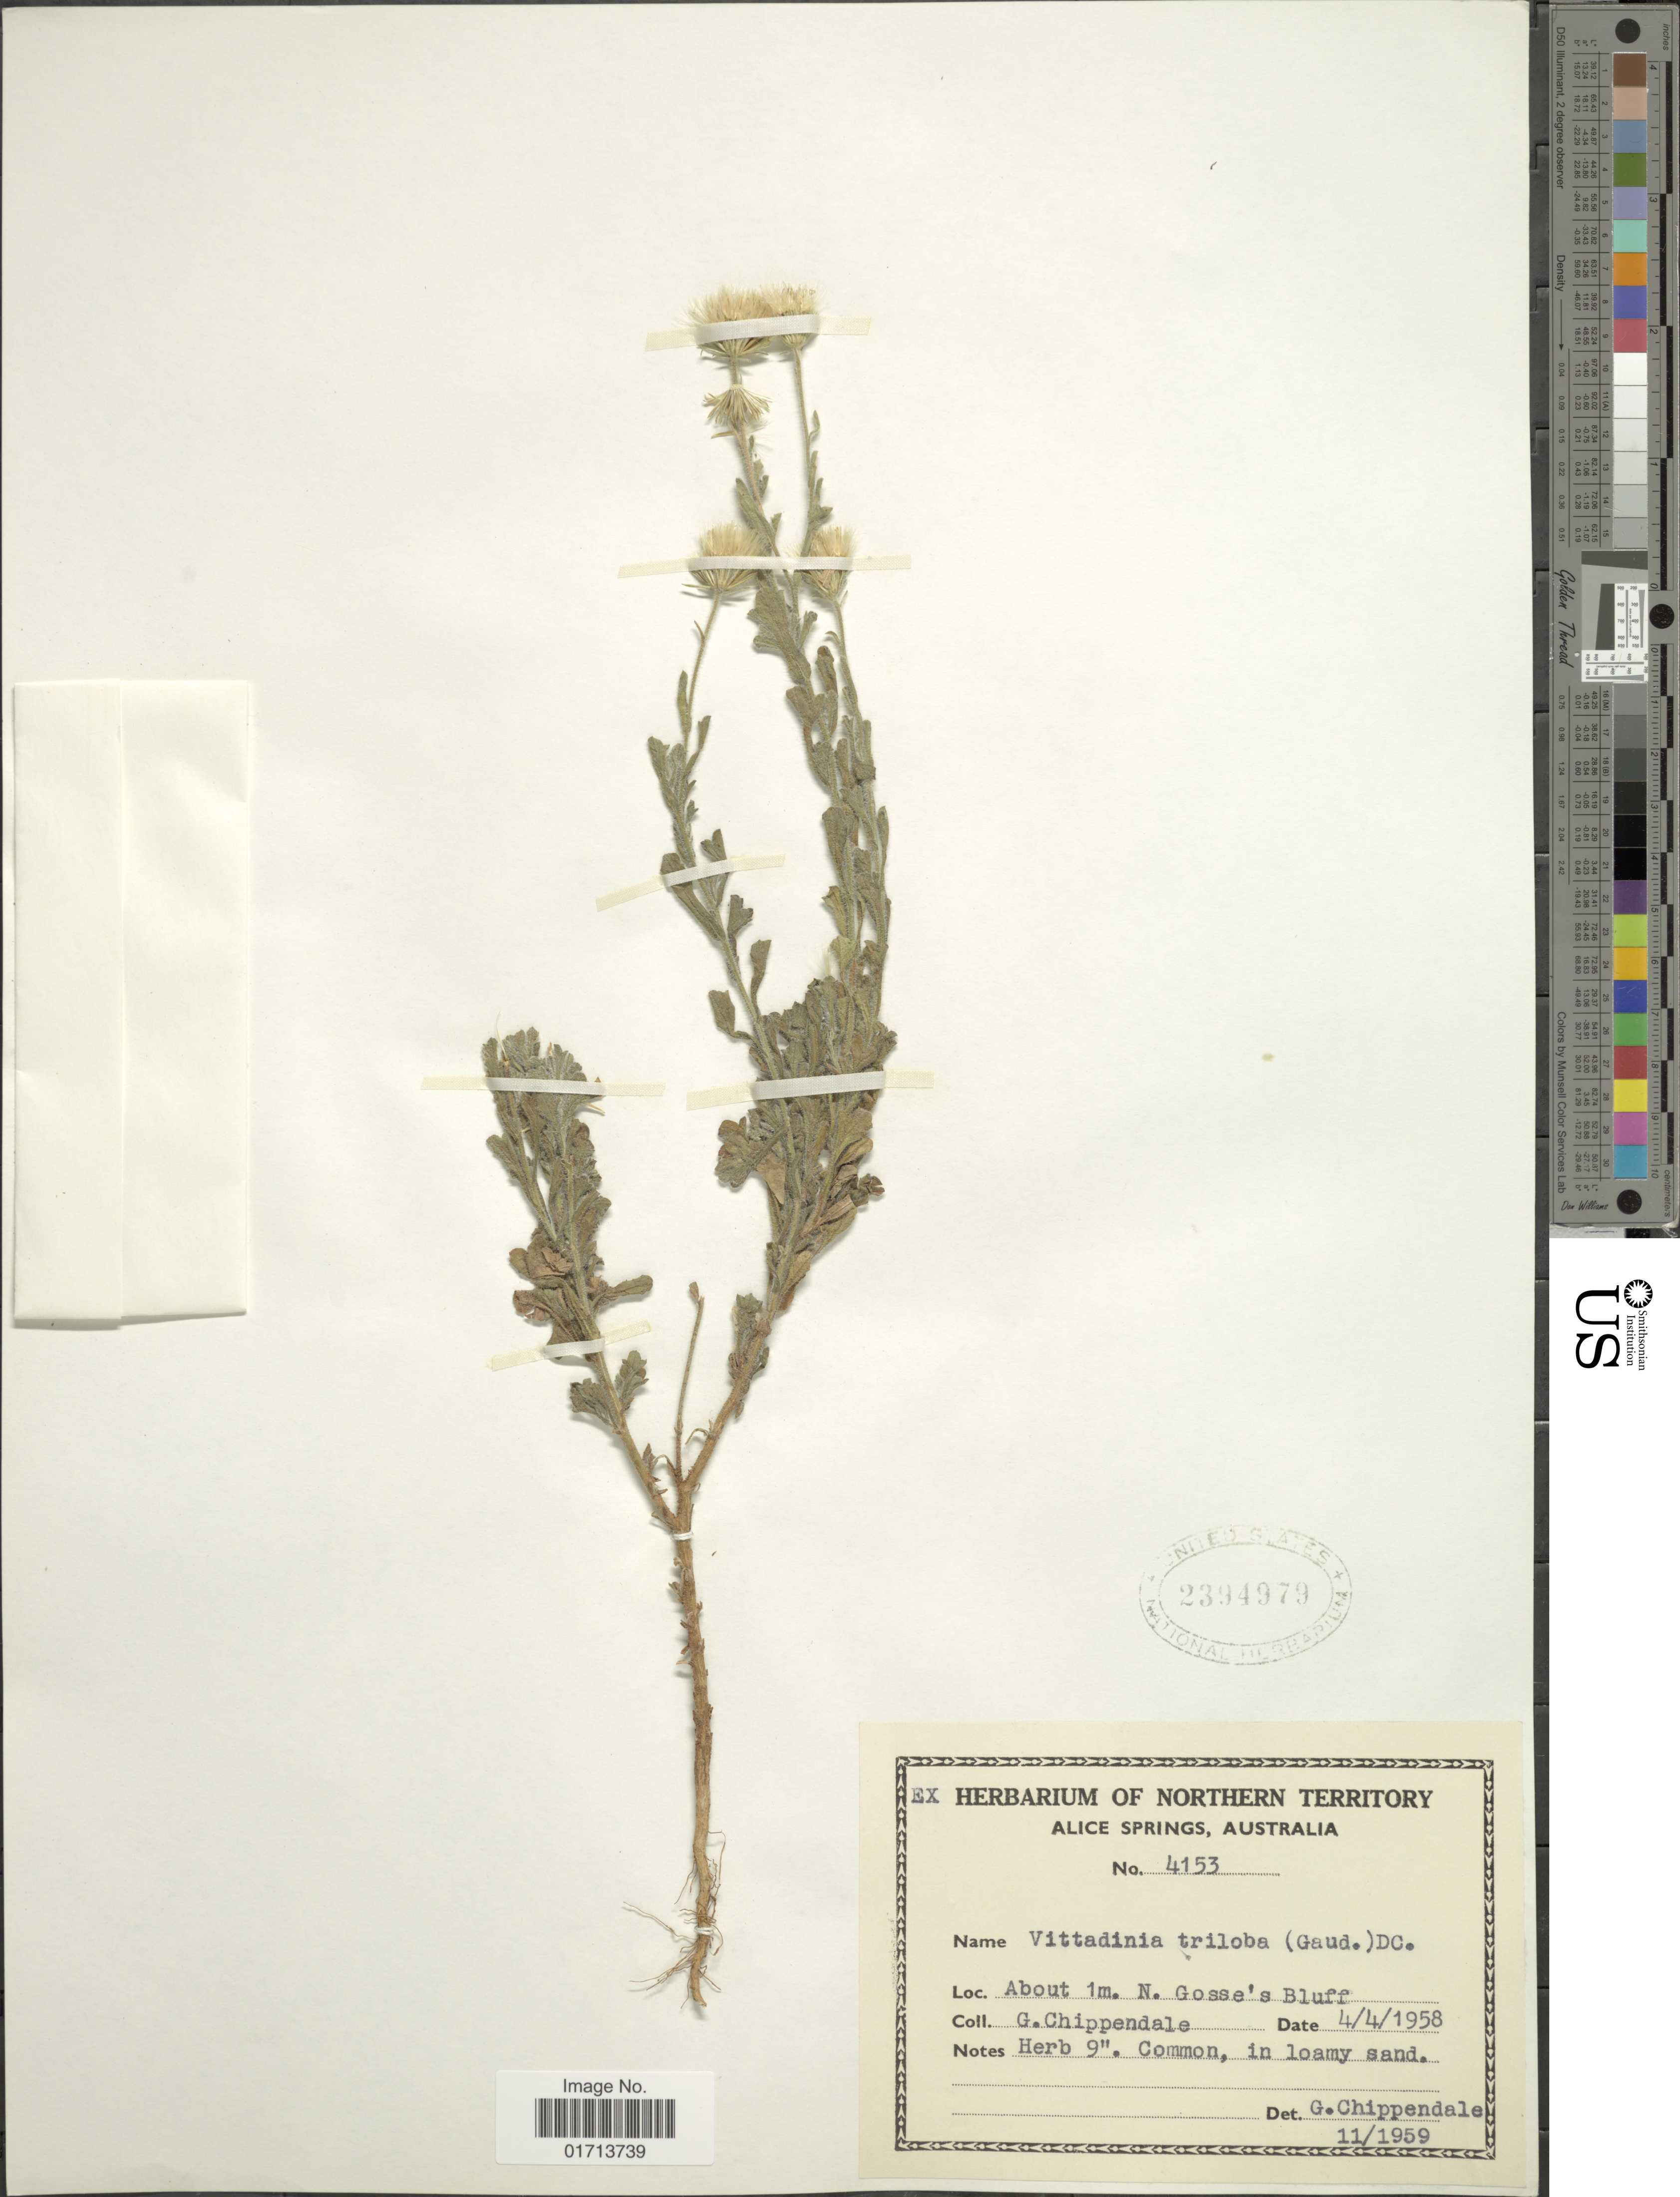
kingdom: Plantae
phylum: Tracheophyta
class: Magnoliopsida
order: Asterales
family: Asteraceae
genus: Vittadinia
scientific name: Vittadinia triloba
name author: (Gaudich.) DC.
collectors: G. Chippendale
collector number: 4153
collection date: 1958-04-04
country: Australia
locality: About 1m. N. Gosse's Bluff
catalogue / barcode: US 2394979